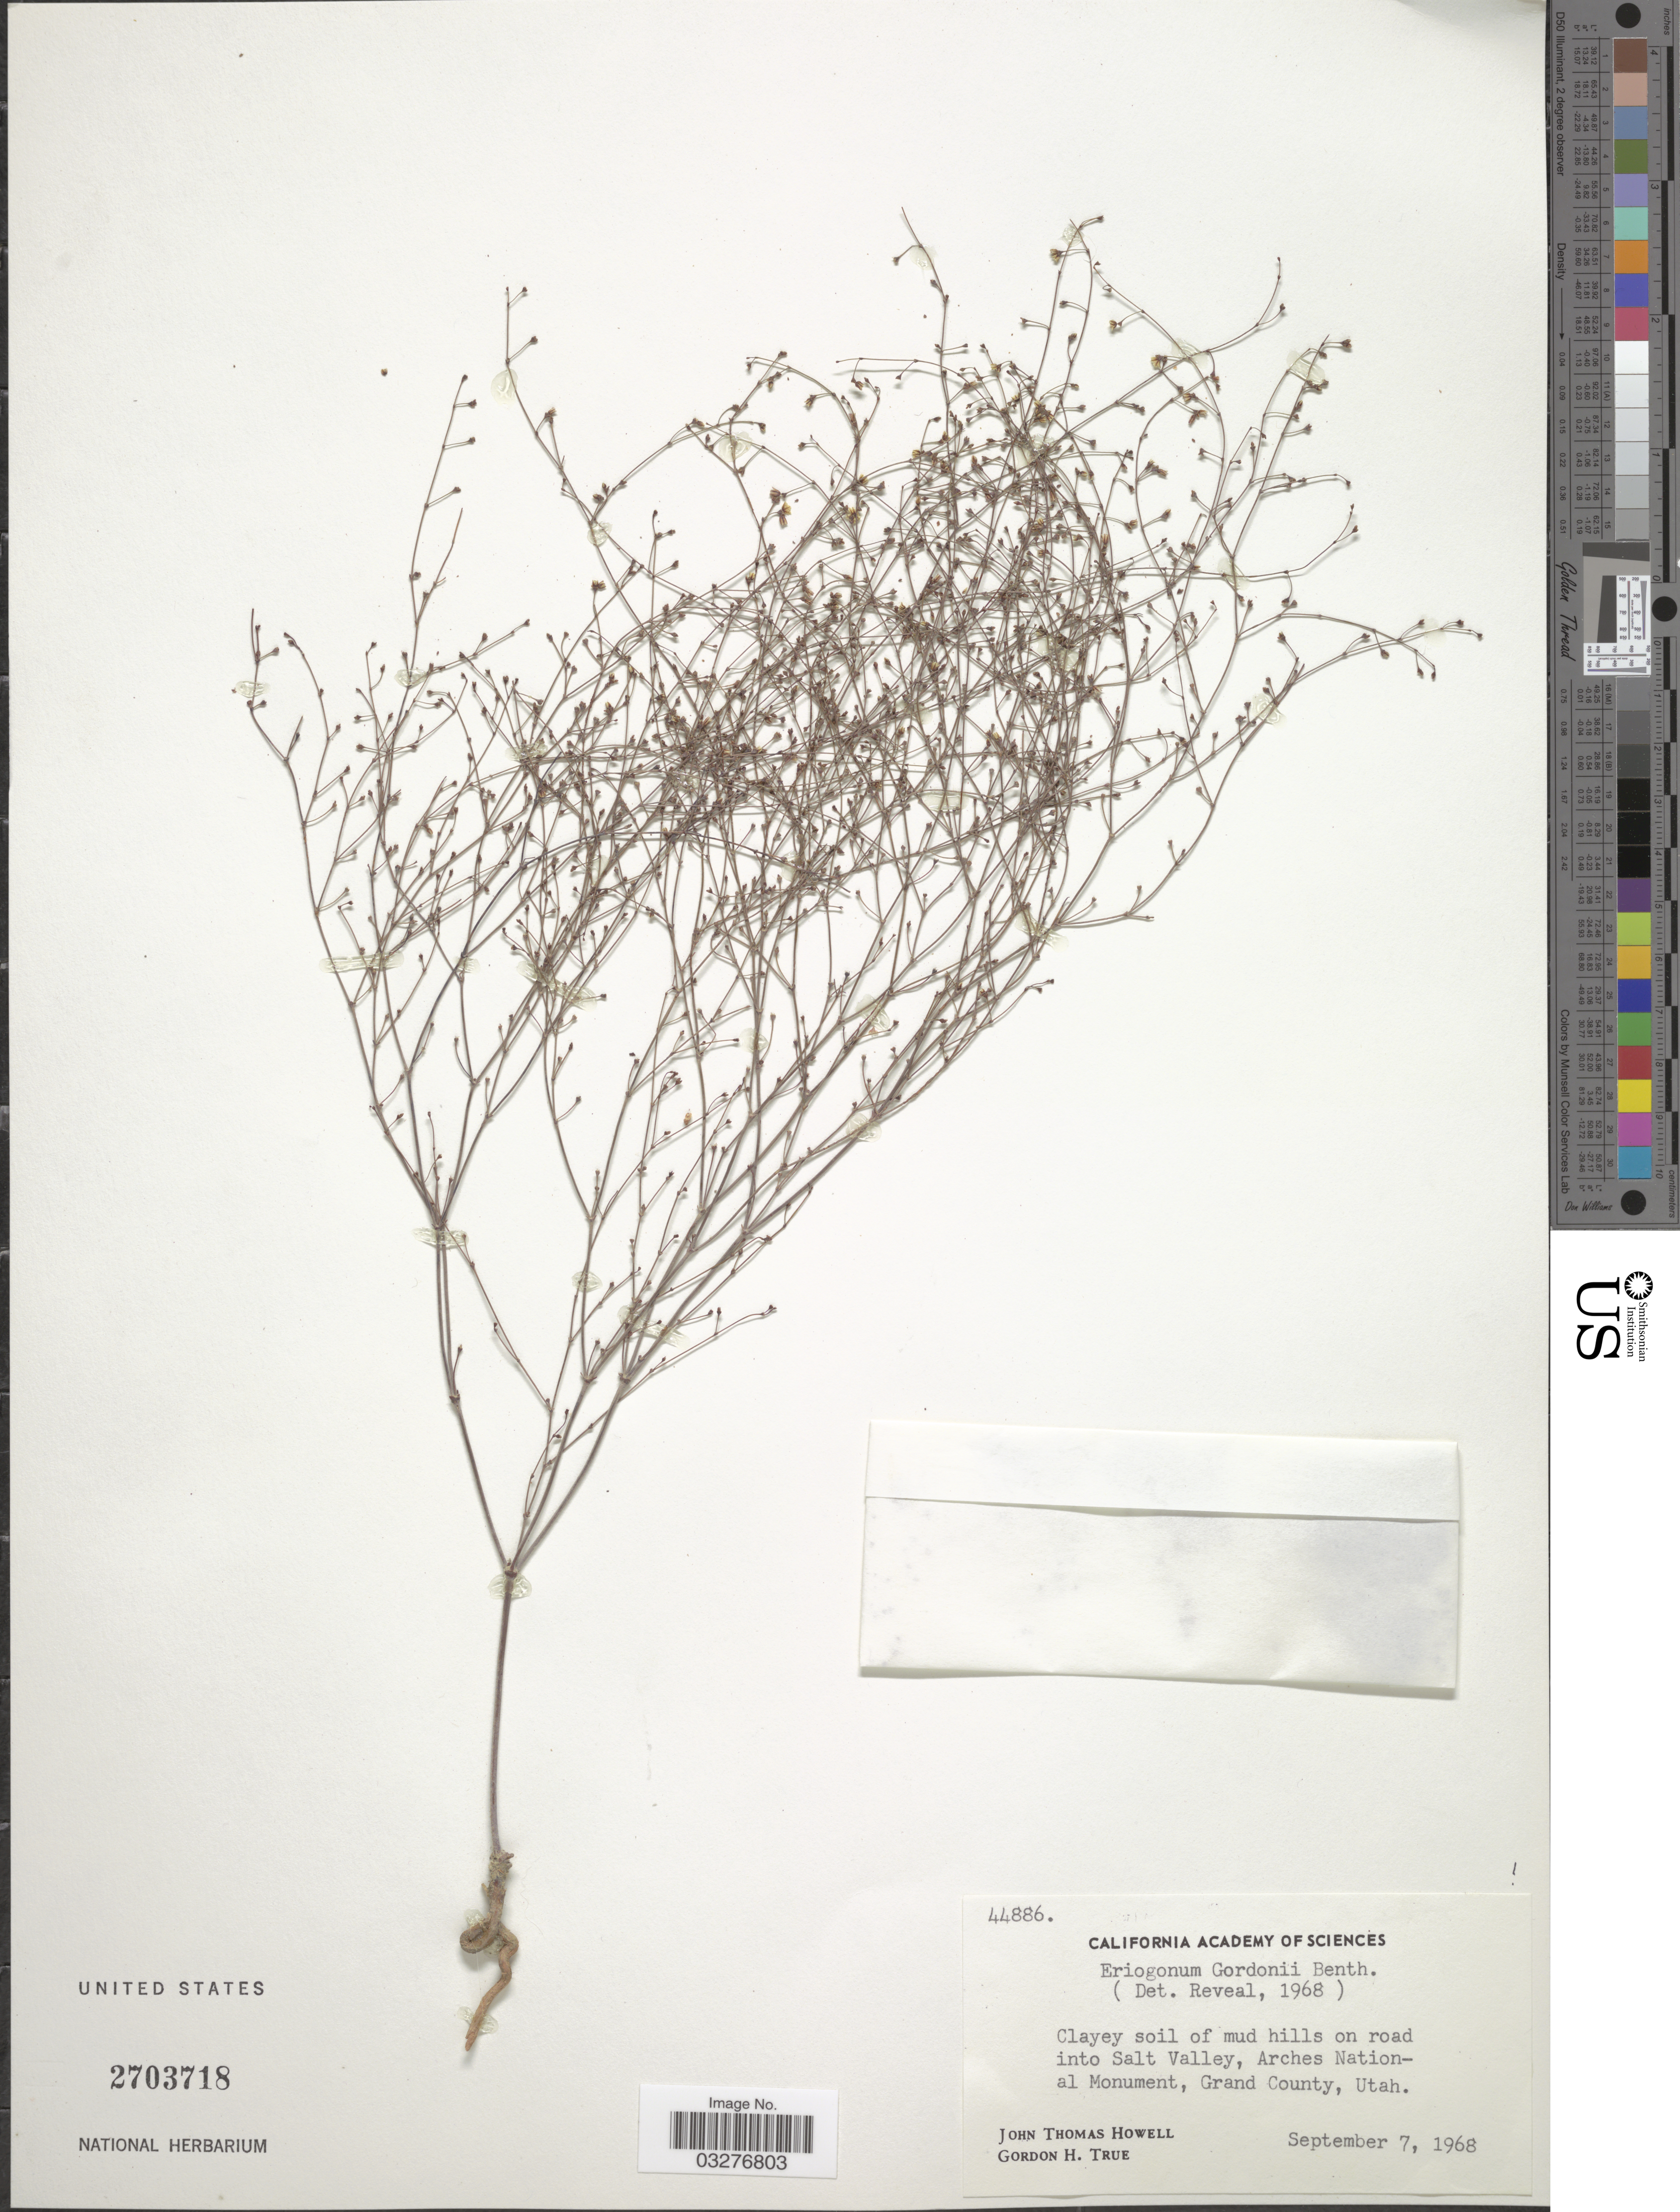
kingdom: Plantae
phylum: Tracheophyta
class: Magnoliopsida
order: Caryophyllales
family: Polygonaceae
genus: Eriogonum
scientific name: Eriogonum gordonii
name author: Benth.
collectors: J. T. Howell & G. H. True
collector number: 44886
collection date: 1968-09-07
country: United States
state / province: Utah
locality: On road into Salt Valley, Arches National Monument, Grand County.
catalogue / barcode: US 2703718